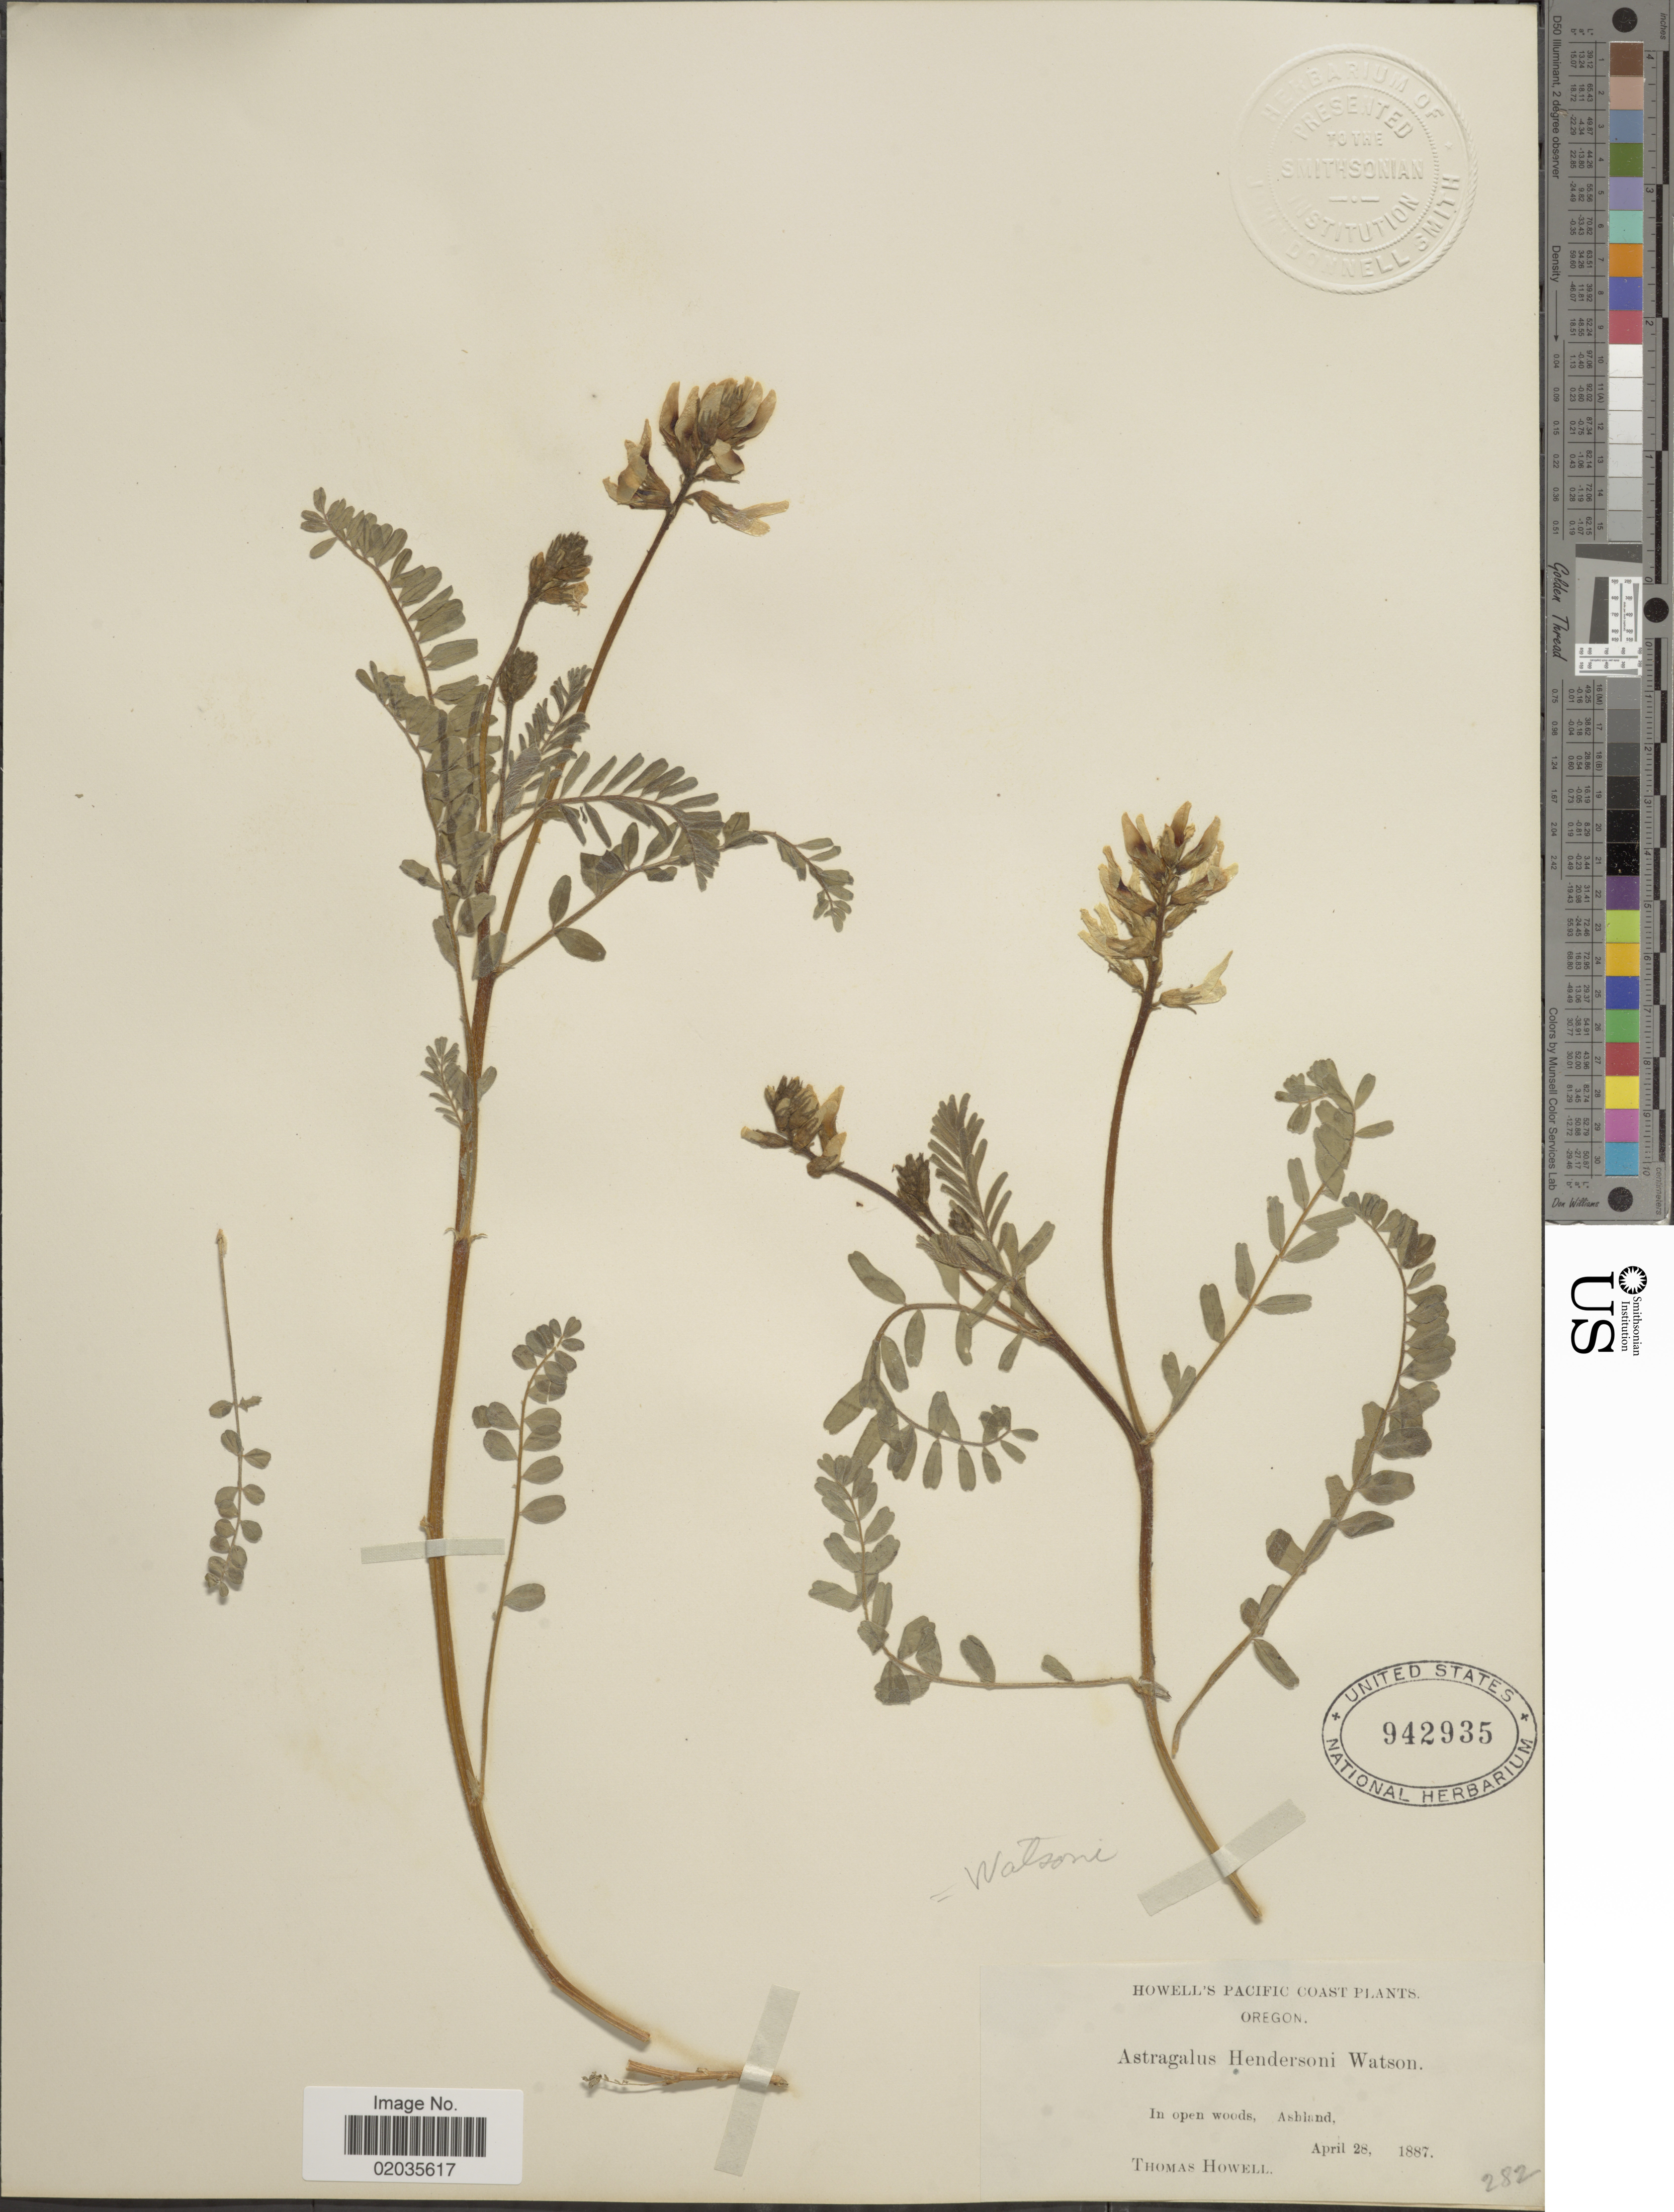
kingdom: Plantae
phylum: Tracheophyta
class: Magnoliopsida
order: Fabales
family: Fabaceae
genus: Astragalus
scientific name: Astragalus watsonii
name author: E. Sheld.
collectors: T. Howell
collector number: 282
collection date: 1887-04-28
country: United States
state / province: Oregon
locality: Pacific Coast. Ashland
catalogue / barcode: US 942935